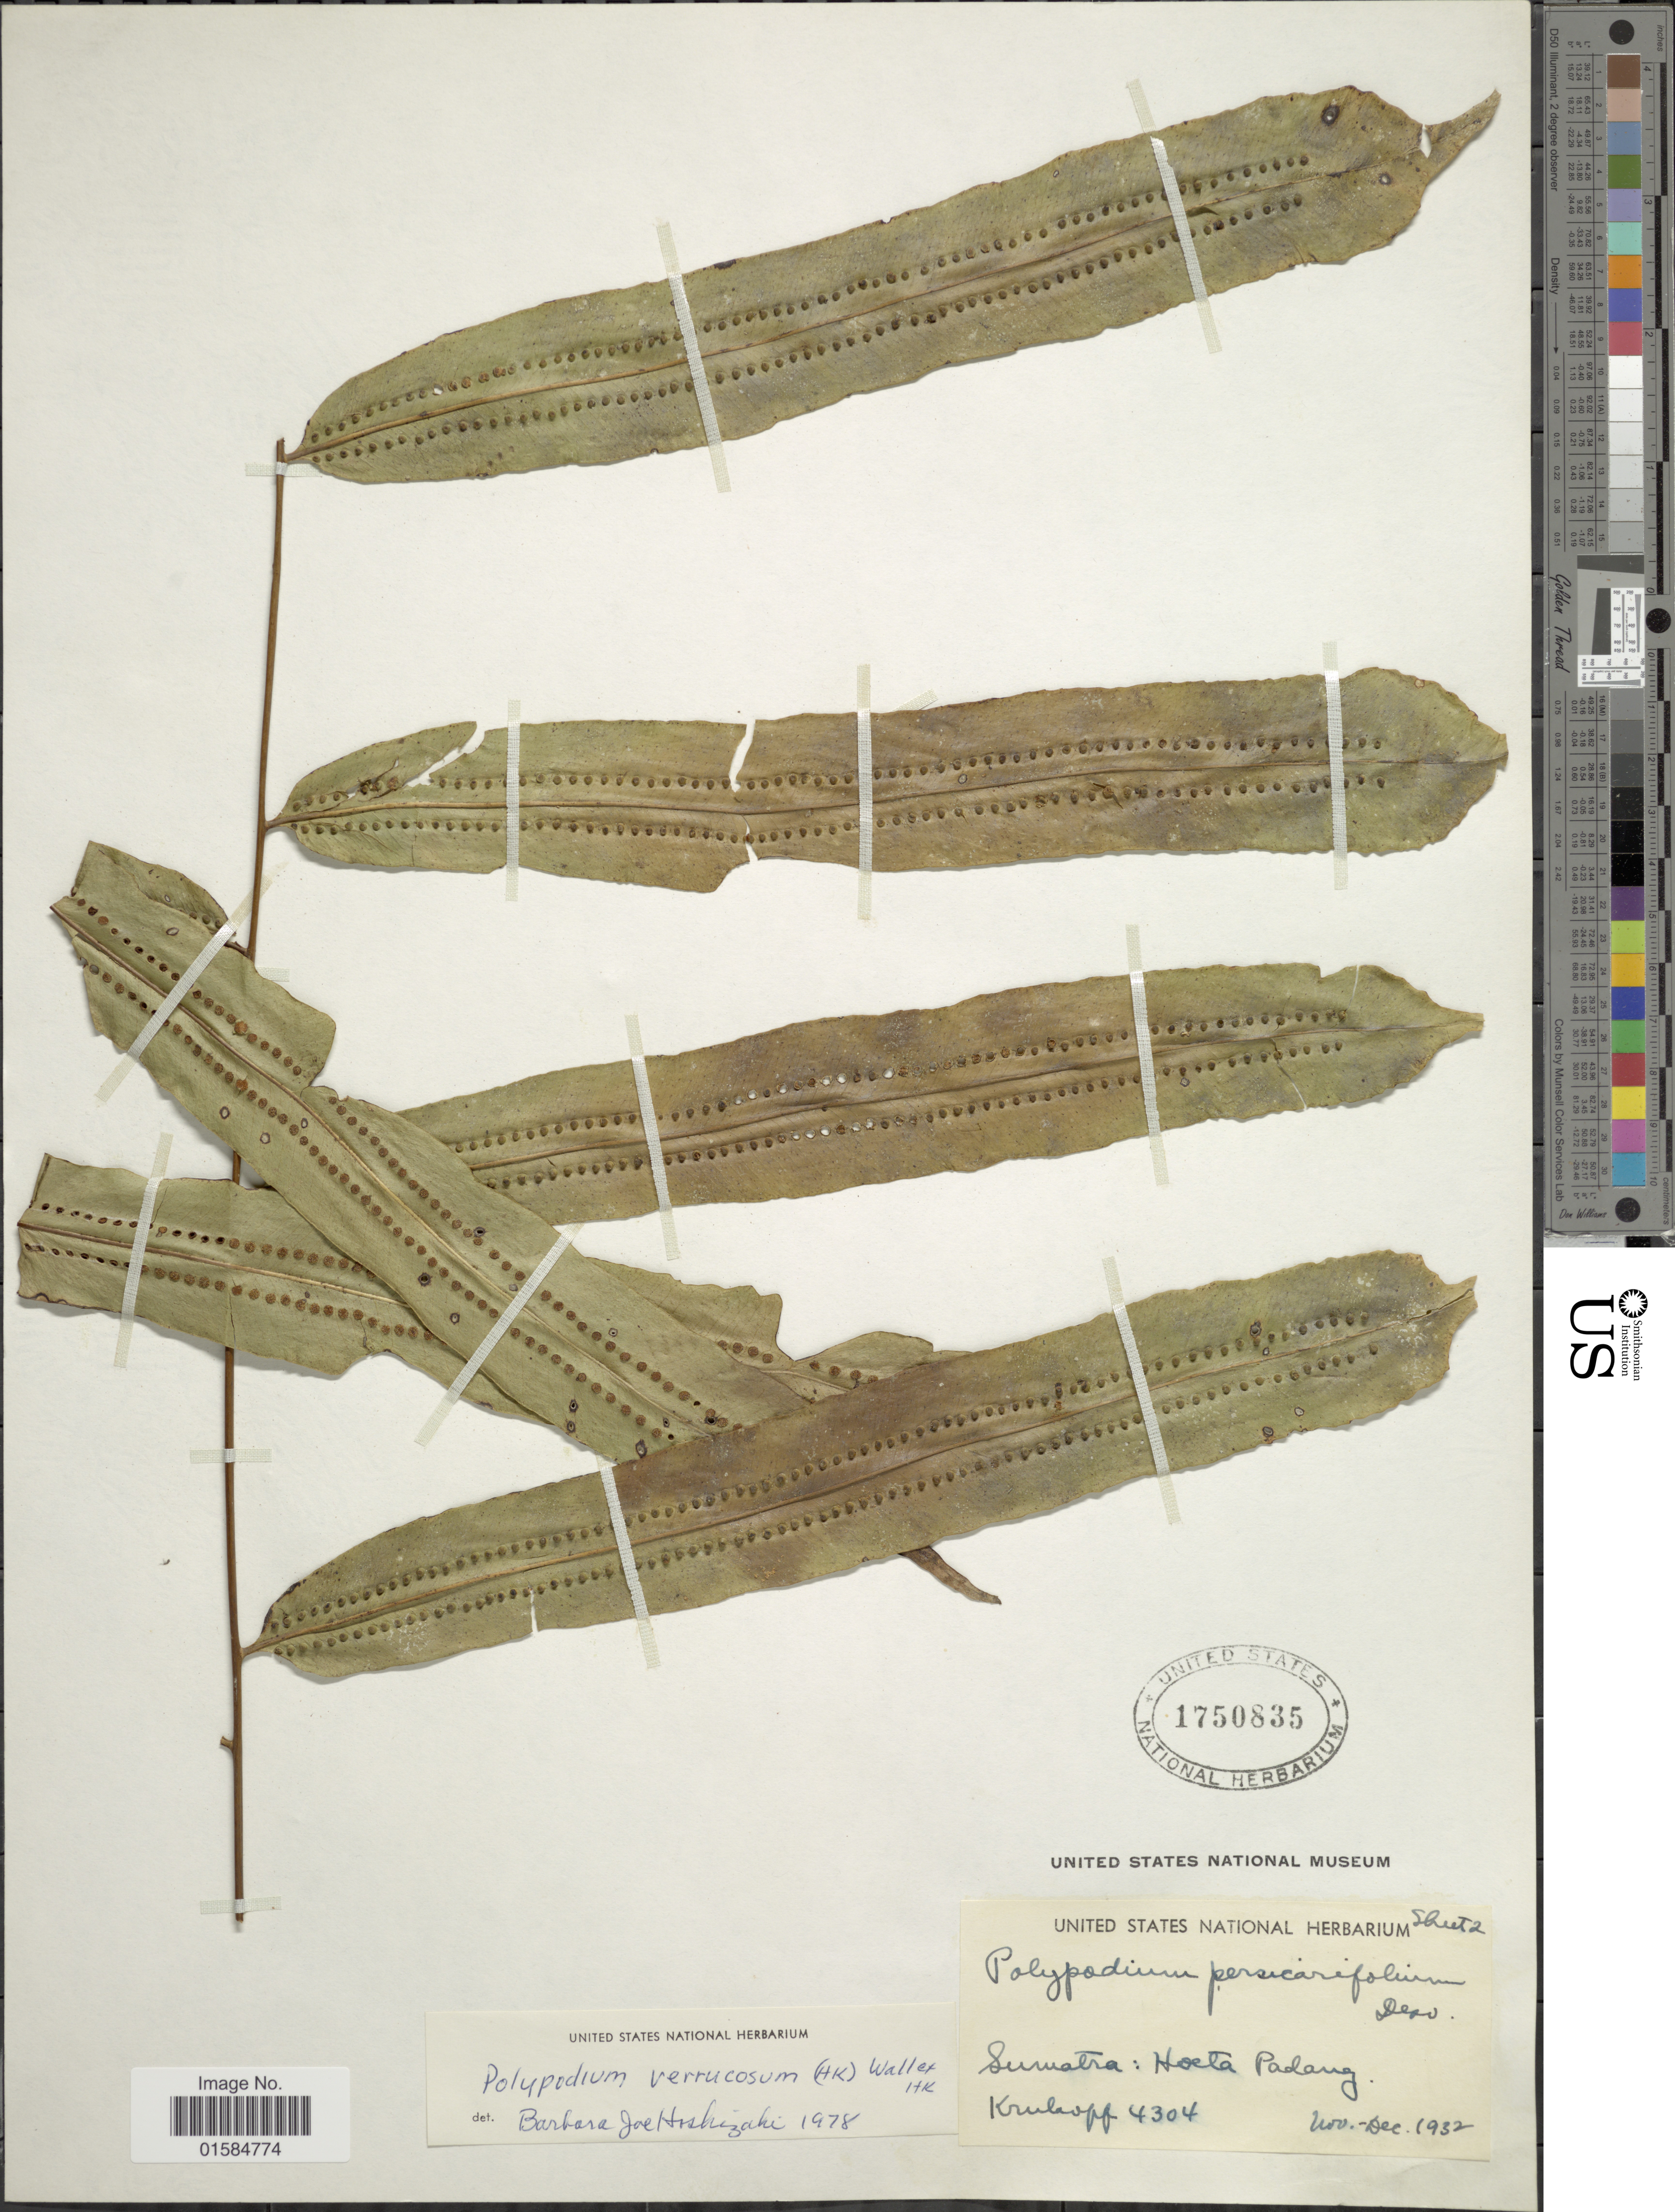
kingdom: Plantae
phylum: Tracheophyta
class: Polypodiopsida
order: Polypodiales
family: Polypodiaceae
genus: Goniophlebium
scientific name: Goniophlebium percussum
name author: (Cauv.) W.H. Wagner & Grether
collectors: B. A. Krukoff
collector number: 4304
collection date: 1932-11/1932-12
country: Indonesia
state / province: Sumatra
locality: Sumatra: Hoeta Padang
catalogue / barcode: US 1750835